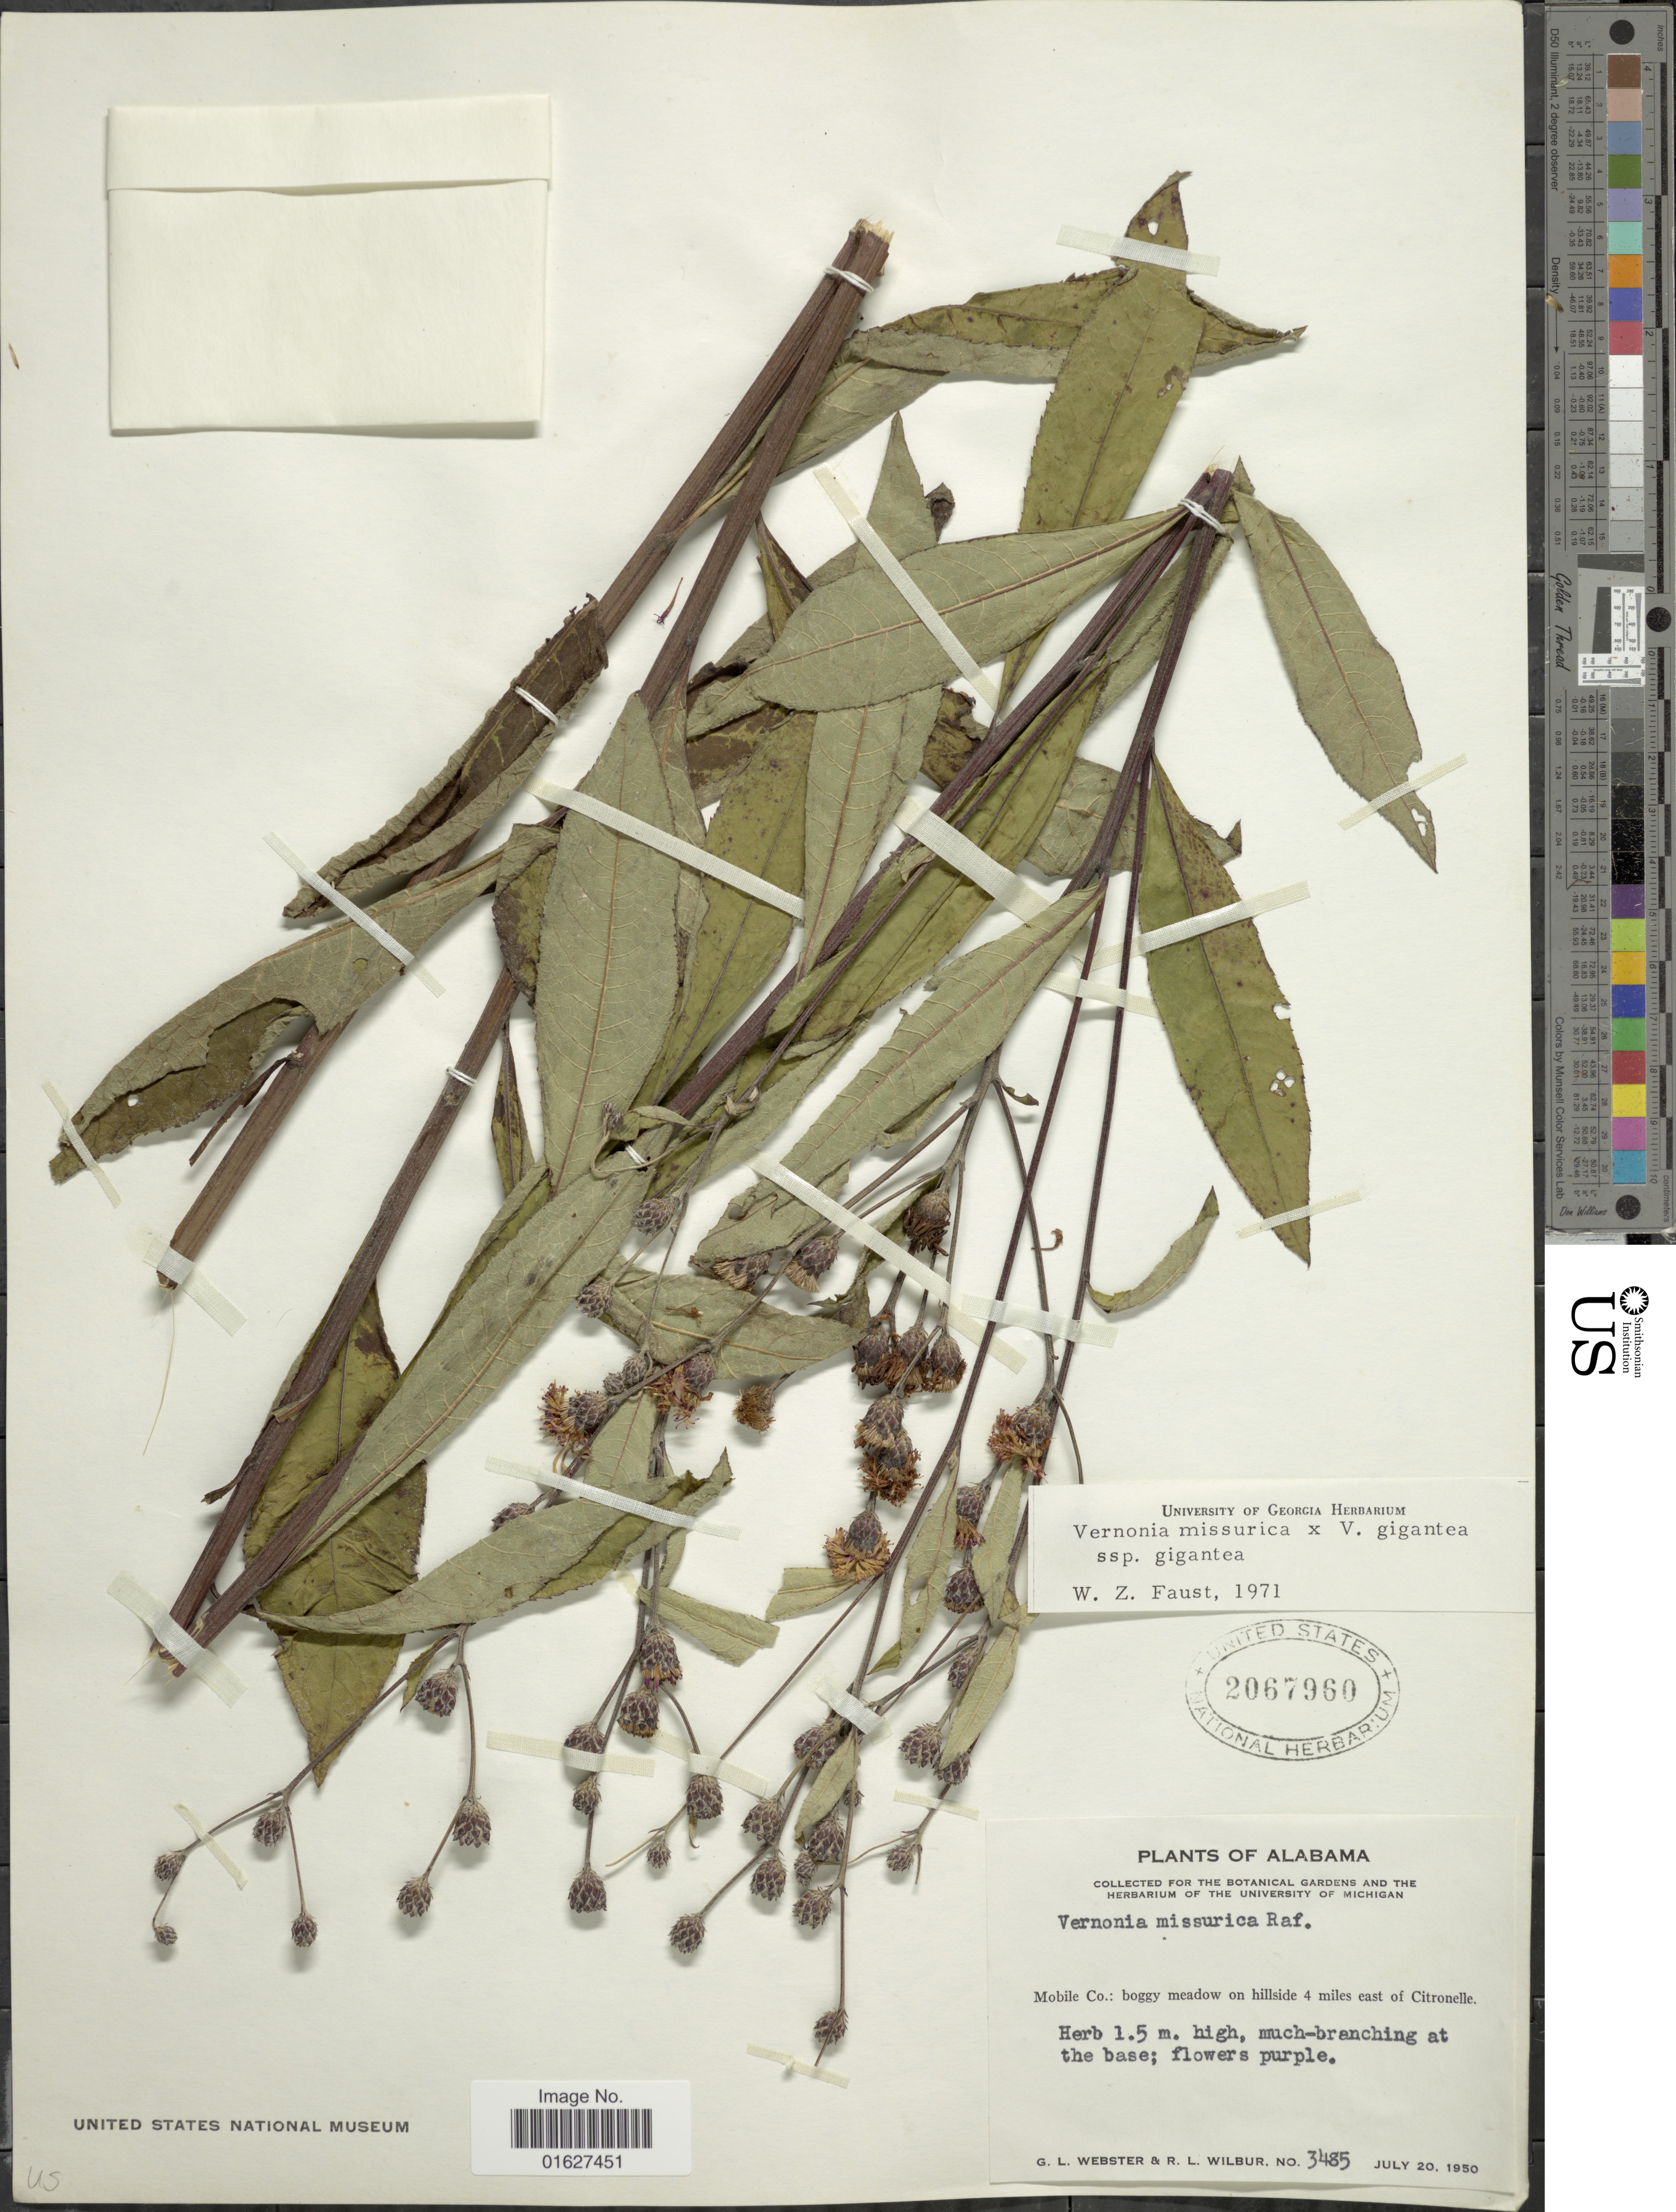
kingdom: Plantae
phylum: Tracheophyta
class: Magnoliopsida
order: Asterales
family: Asteraceae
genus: Vernonia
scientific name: Vernonia missurica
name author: Raf.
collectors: G. L. Webster & R. L. Wilbur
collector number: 3485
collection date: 1950-07-20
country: United States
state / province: Alabama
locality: Alabama. Mobile Co.: boggy meadow on hillside 4 miles east of Citronelle.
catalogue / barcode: US 2067960